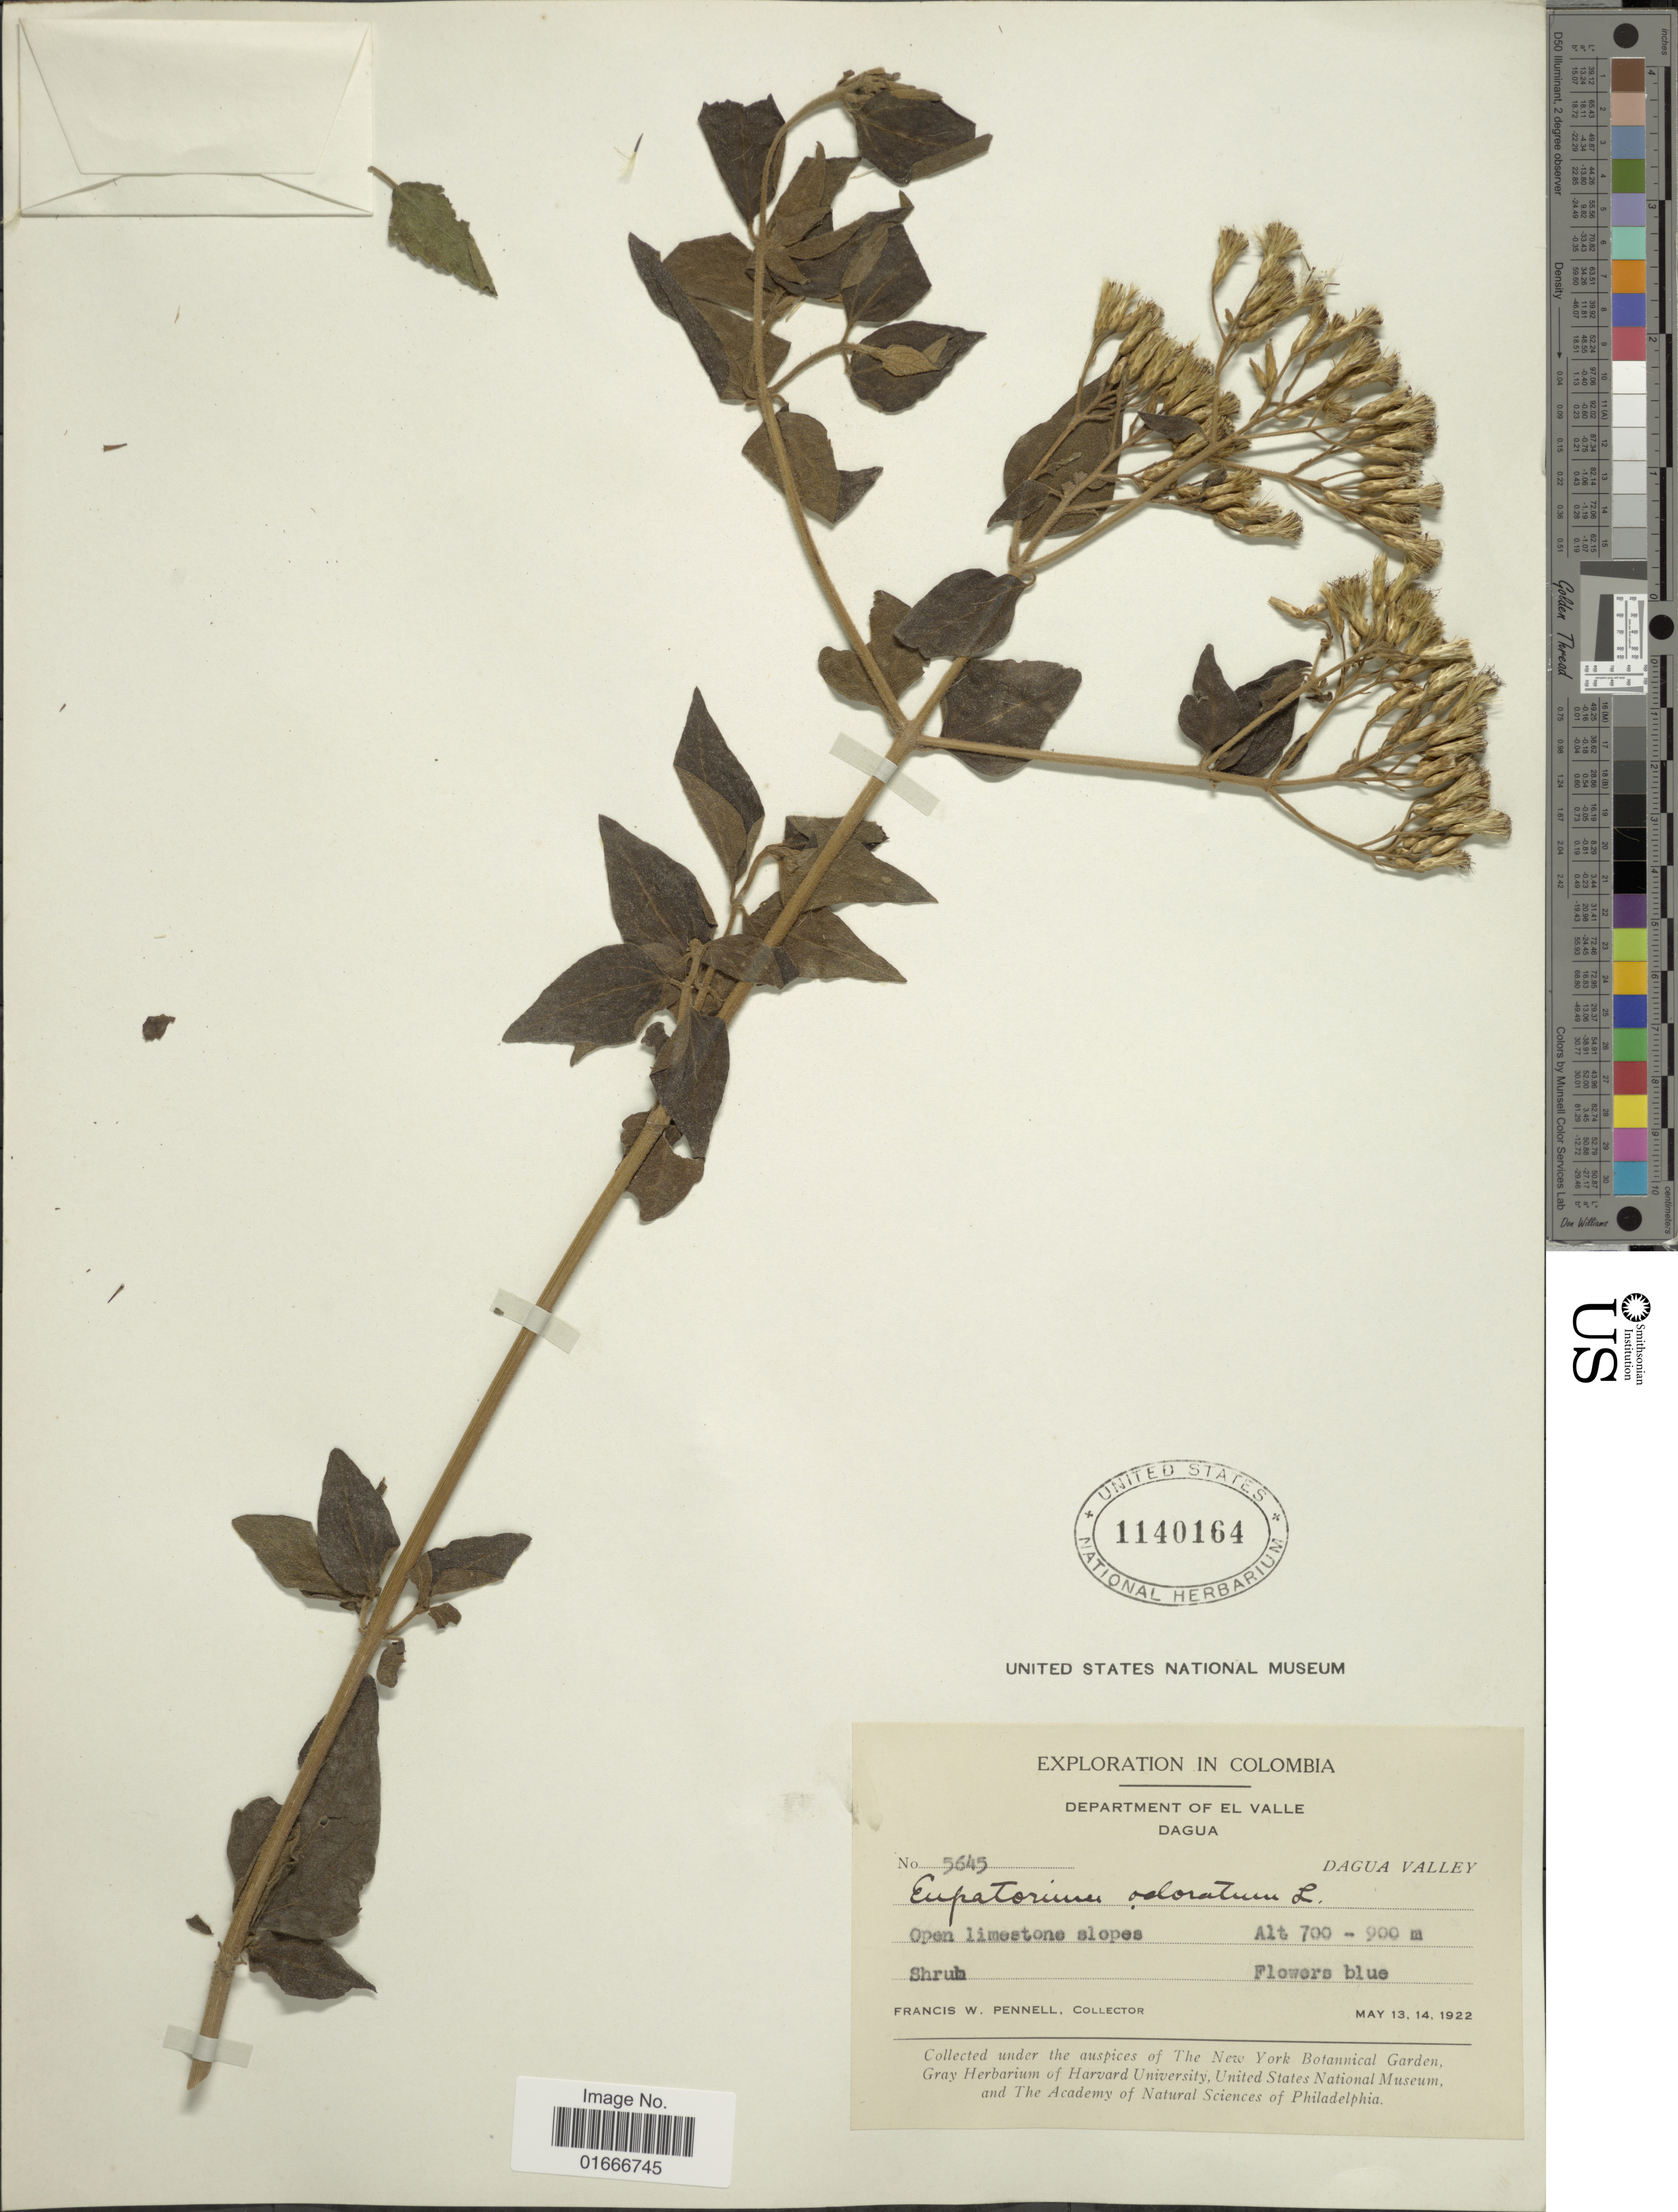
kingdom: Plantae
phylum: Tracheophyta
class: Magnoliopsida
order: Asterales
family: Asteraceae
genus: Chromolaena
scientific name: Chromolaena odorata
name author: (L.) R.M. King & H. Rob.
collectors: F. W. Pennell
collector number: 5645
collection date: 1922-05-13/1922-05-14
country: Colombia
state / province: Valle del Cauca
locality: Department of El Valle, Dagua, Dagua Valley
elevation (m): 700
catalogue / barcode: US 1140164